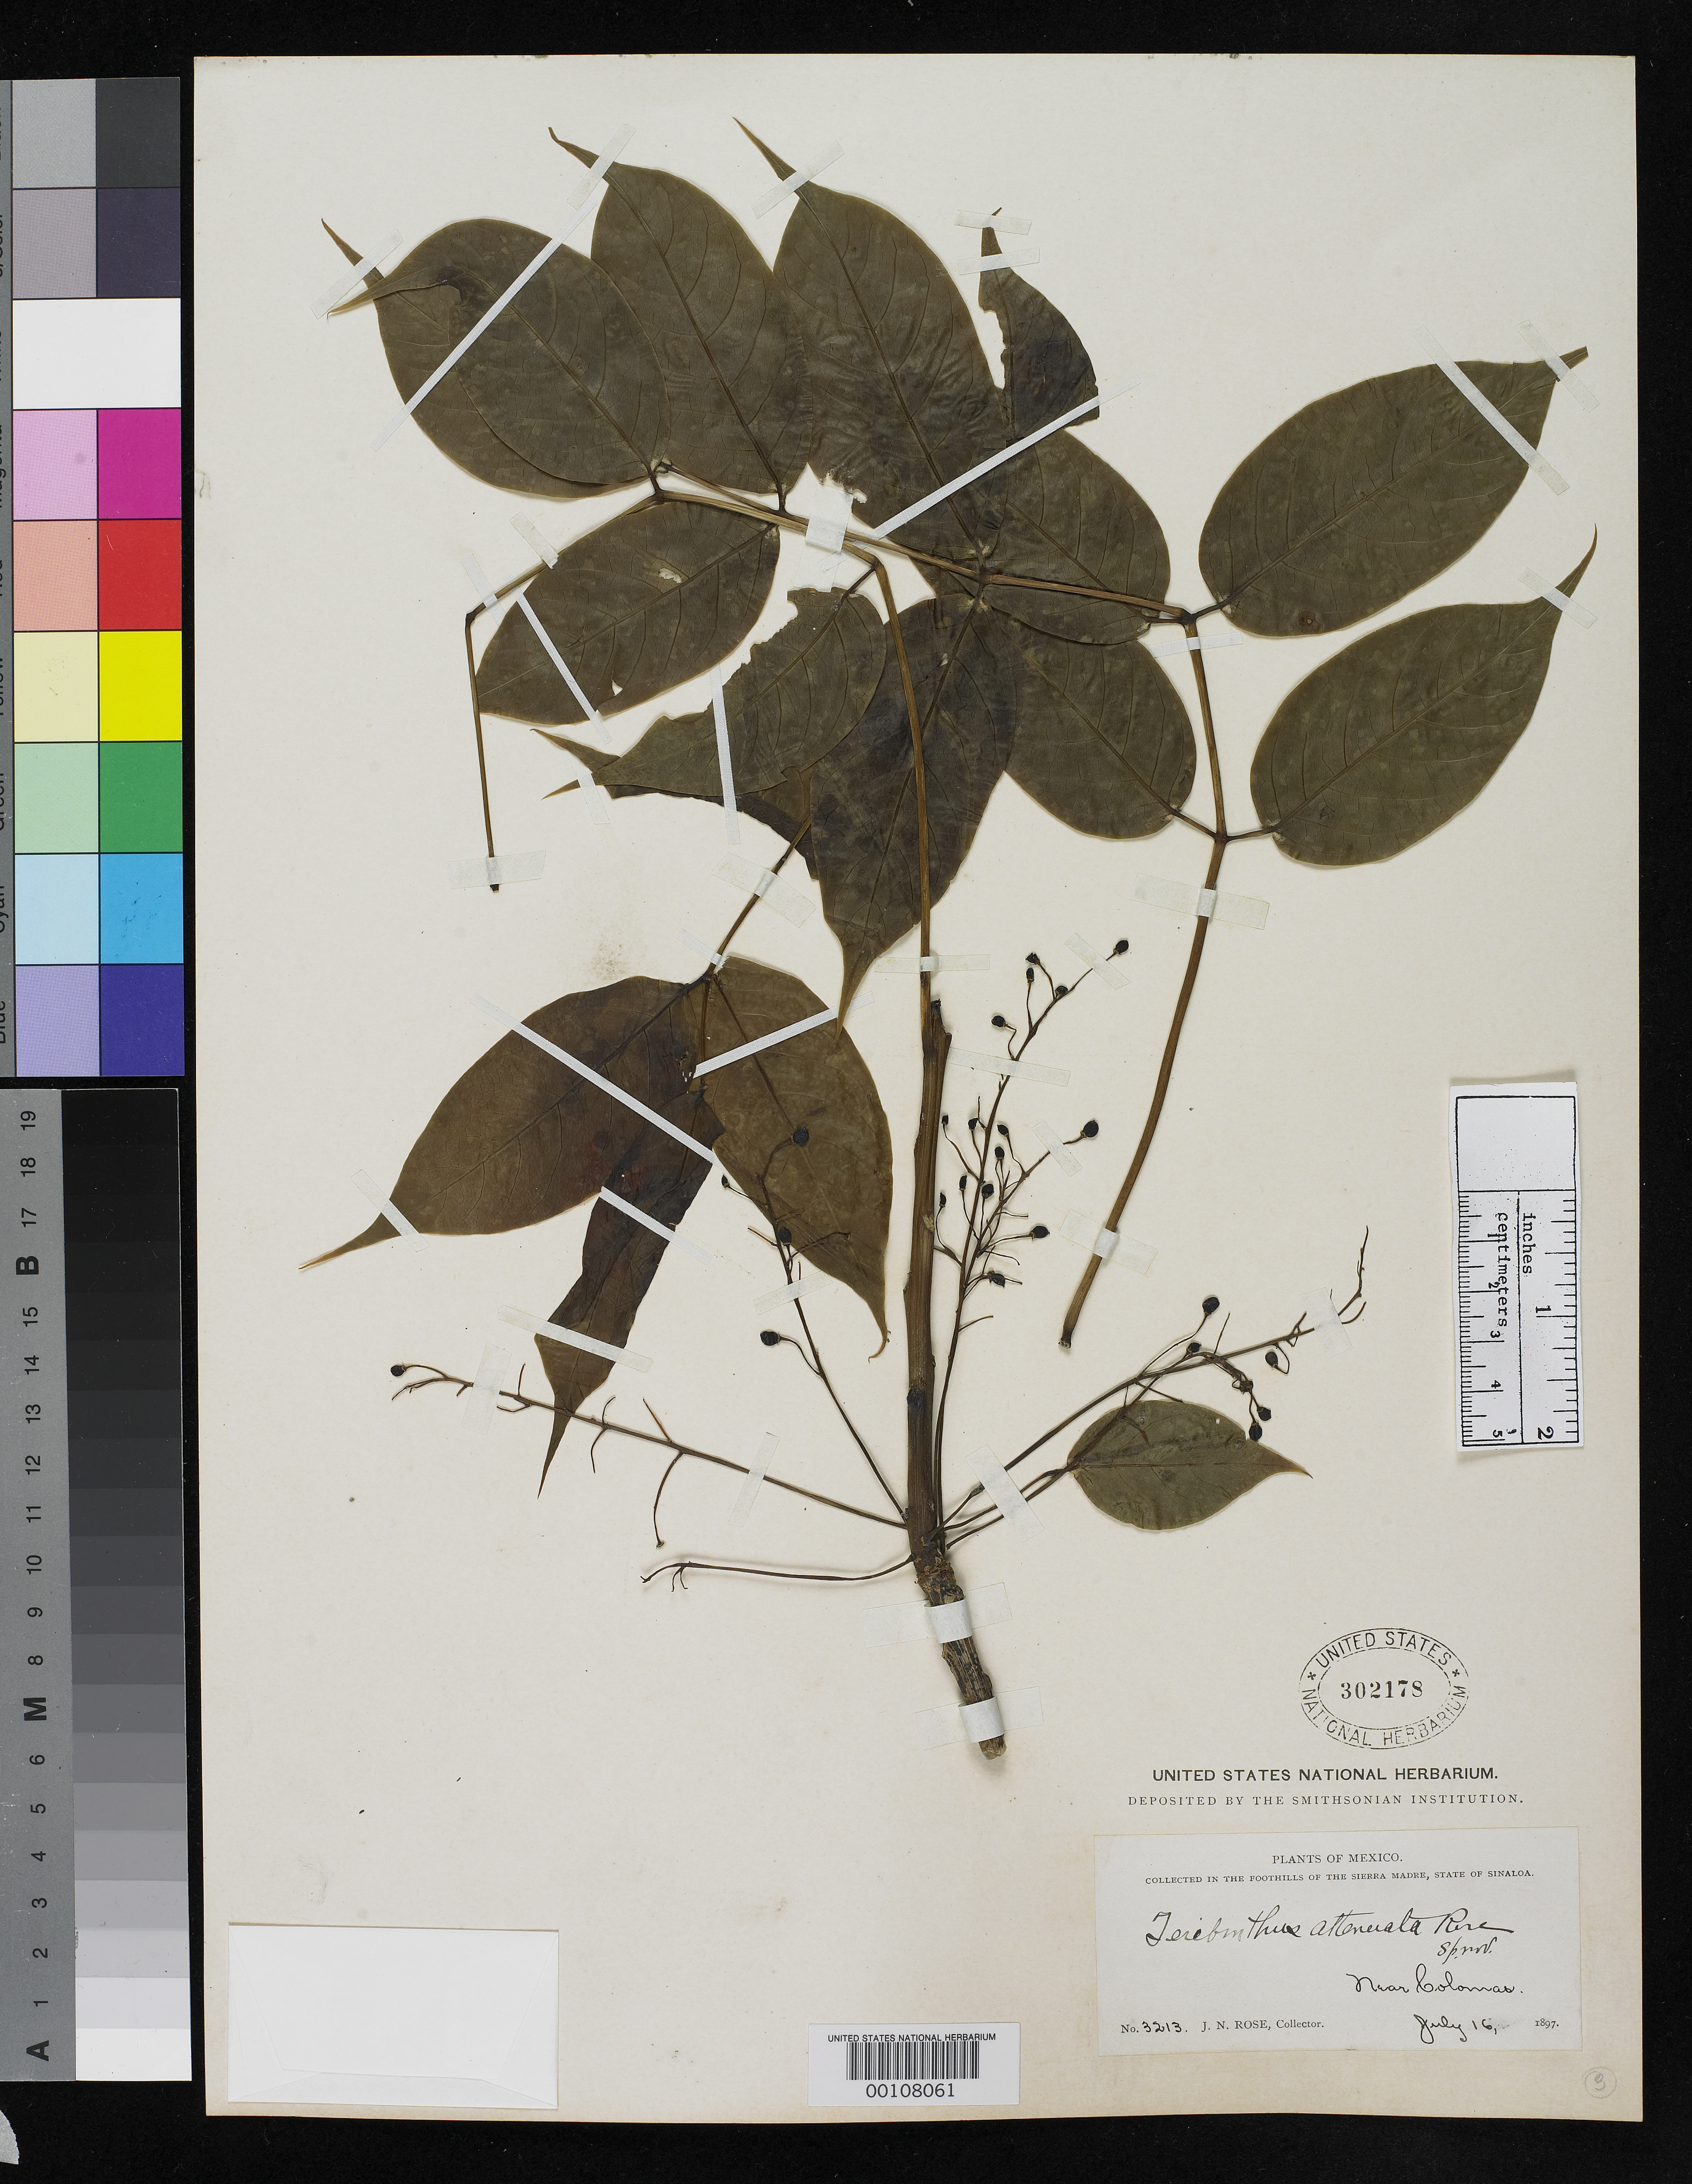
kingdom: Plantae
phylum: Tracheophyta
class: Magnoliopsida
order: Sapindales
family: Burseraceae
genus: Terebinthus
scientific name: Terebinthus attenuata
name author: Rose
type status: Holotype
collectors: J. N. Rose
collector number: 3213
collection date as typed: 16 Jul 1897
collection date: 1897-07-16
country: Mexico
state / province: Sinaloa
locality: Near Colomas, in the foothills of the Sierra Madre.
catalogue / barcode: US 302178